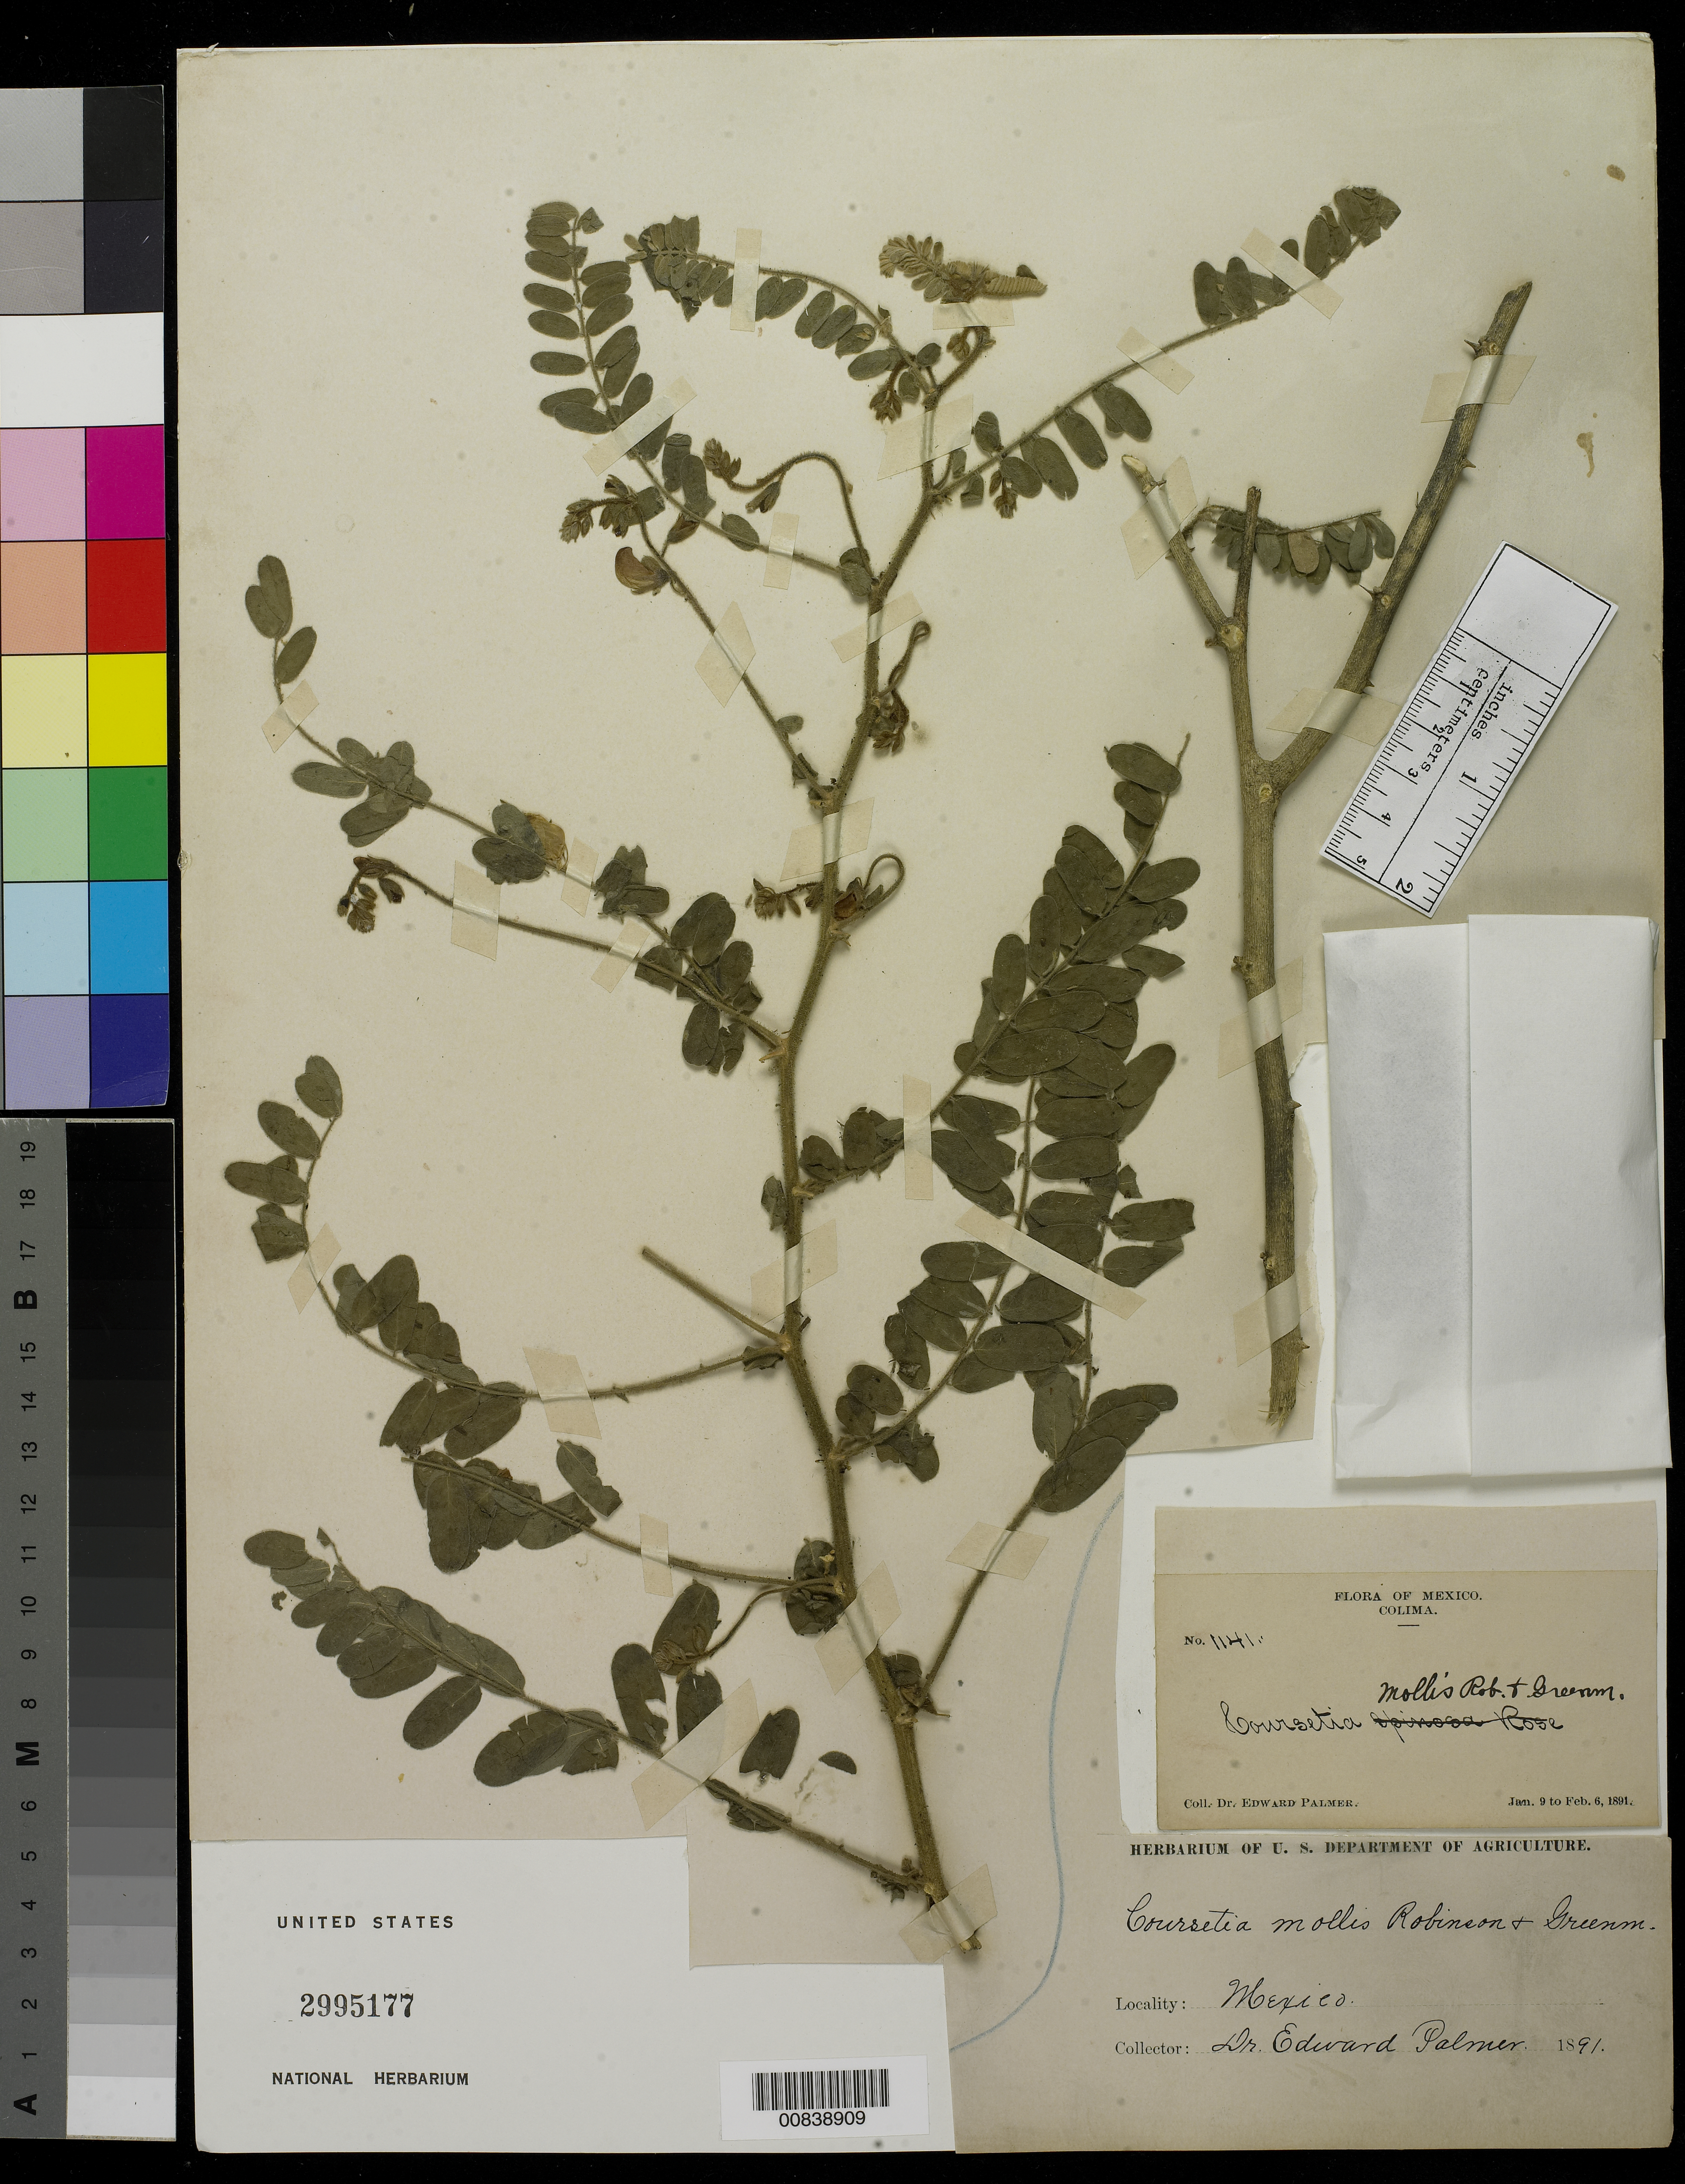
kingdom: Plantae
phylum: Tracheophyta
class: Magnoliopsida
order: Fabales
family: Fabaceae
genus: Coursetia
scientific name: Coursetia mollis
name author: B.L. Rob. & Greenm.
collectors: E. Palmer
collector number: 1141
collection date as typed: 09 Jan 1891 to 06 Feb 1891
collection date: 1891-01-09/1891-02-06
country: Mexico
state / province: Colima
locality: Colima.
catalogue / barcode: US 2995177